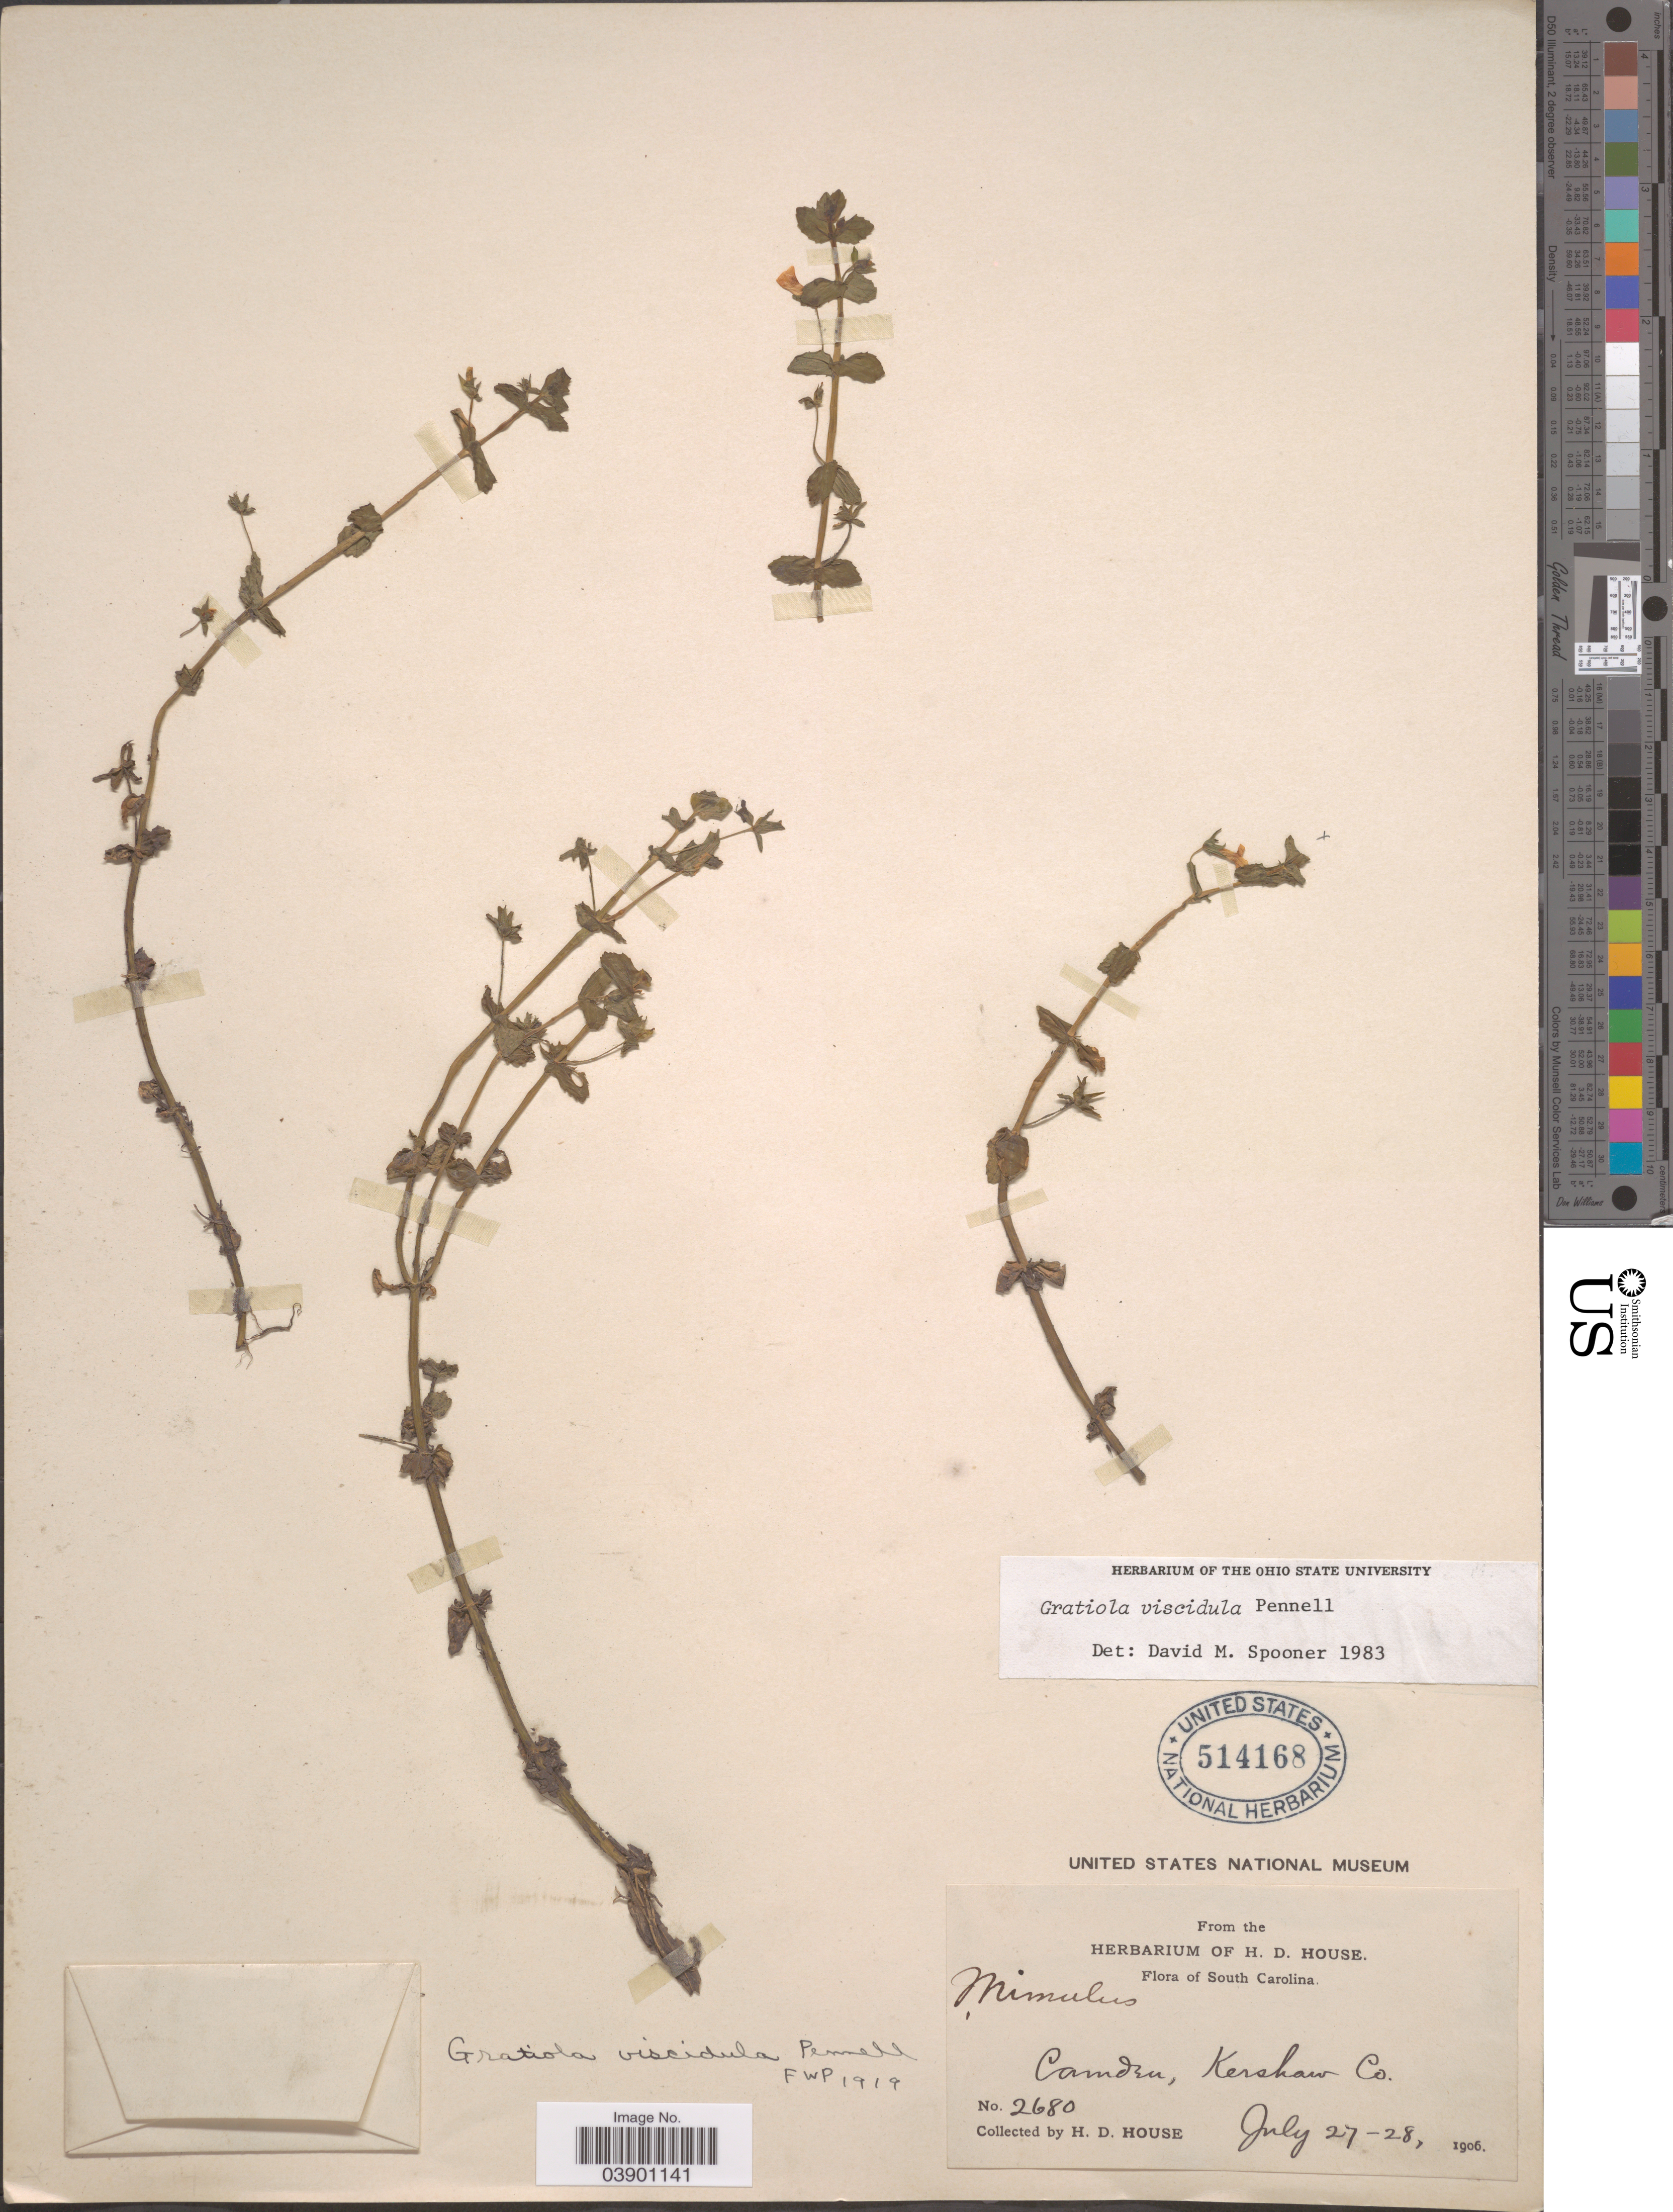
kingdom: Plantae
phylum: Tracheophyta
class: Magnoliopsida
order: Lamiales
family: Plantaginaceae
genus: Gratiola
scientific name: Gratiola viscidula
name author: Pennell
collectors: H. D. House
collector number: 2680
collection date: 1906-07-27/1906-07-28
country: United States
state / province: South Carolina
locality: Camden, Kershaw Co.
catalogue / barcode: US 514168